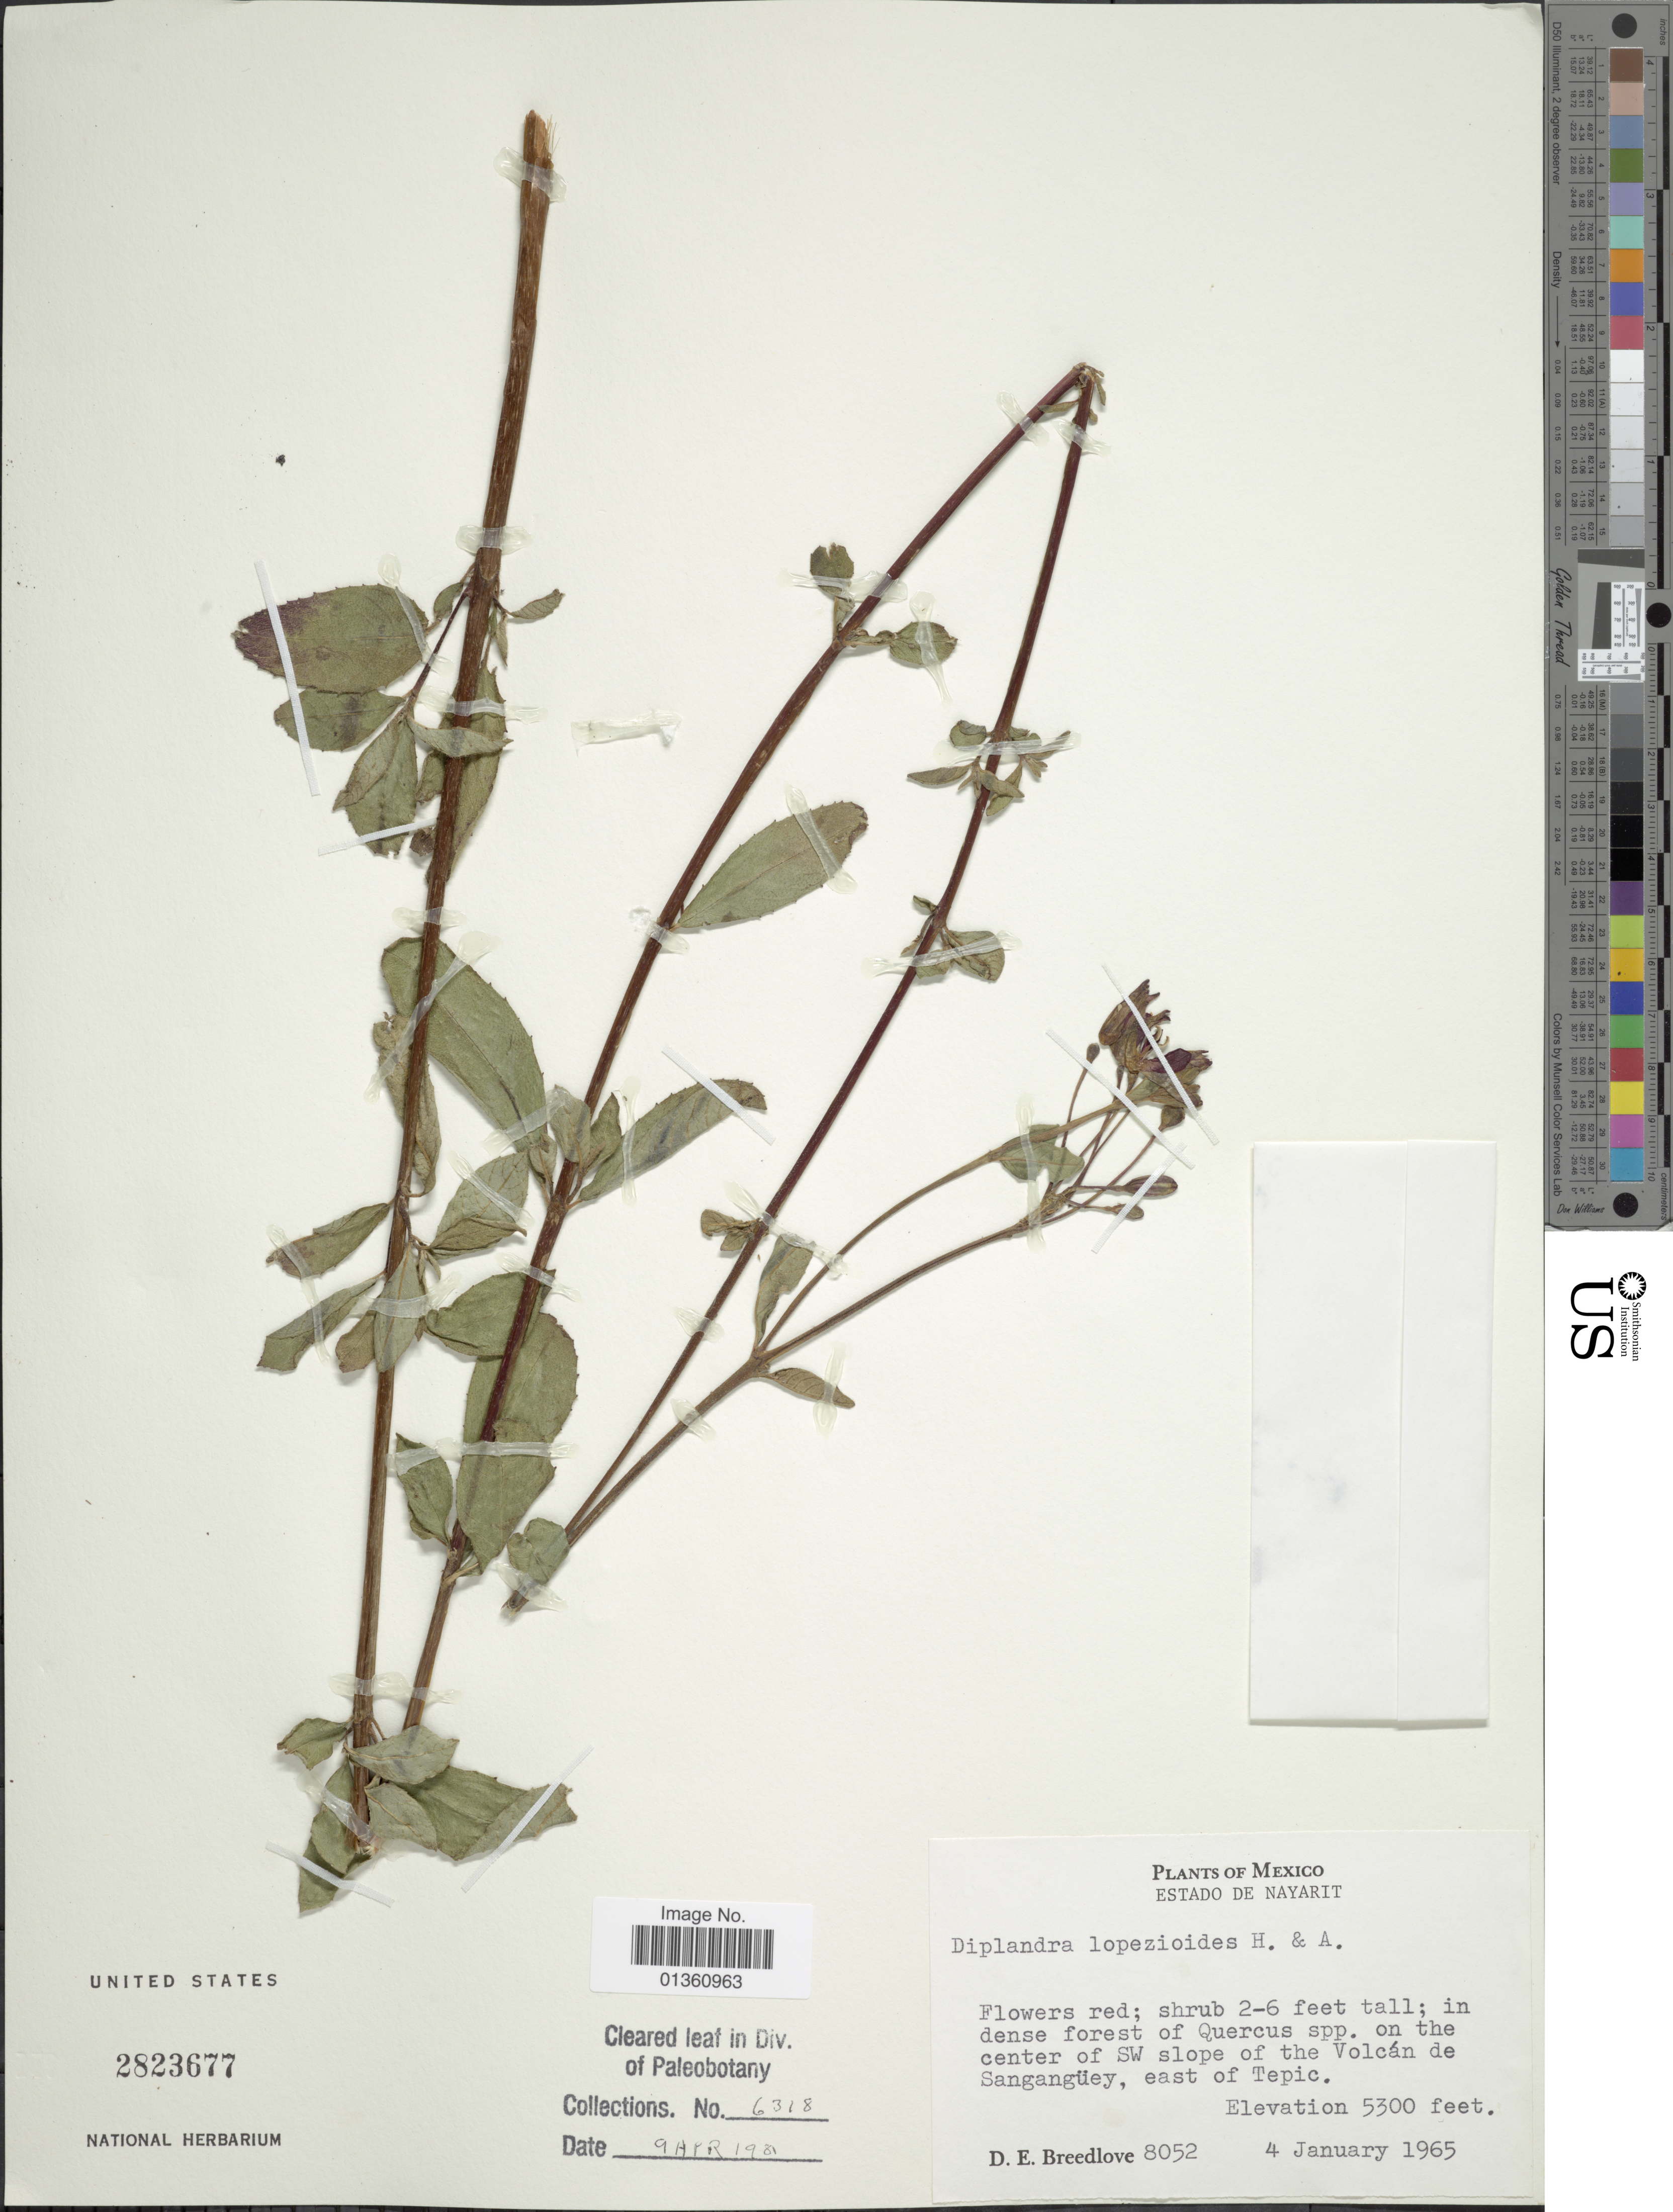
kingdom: Plantae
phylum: Tracheophyta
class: Magnoliopsida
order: Myrtales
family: Onagraceae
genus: Lopezia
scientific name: Lopezia lopezioides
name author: (Hook.) Plitmann et al.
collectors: D. E. Breedlove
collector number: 8052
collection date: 1965-01-04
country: Mexico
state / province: Nayarit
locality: On the center of SW slope of the Volcán de Sangangüey, east of Tepic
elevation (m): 1615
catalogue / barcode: US 2823677